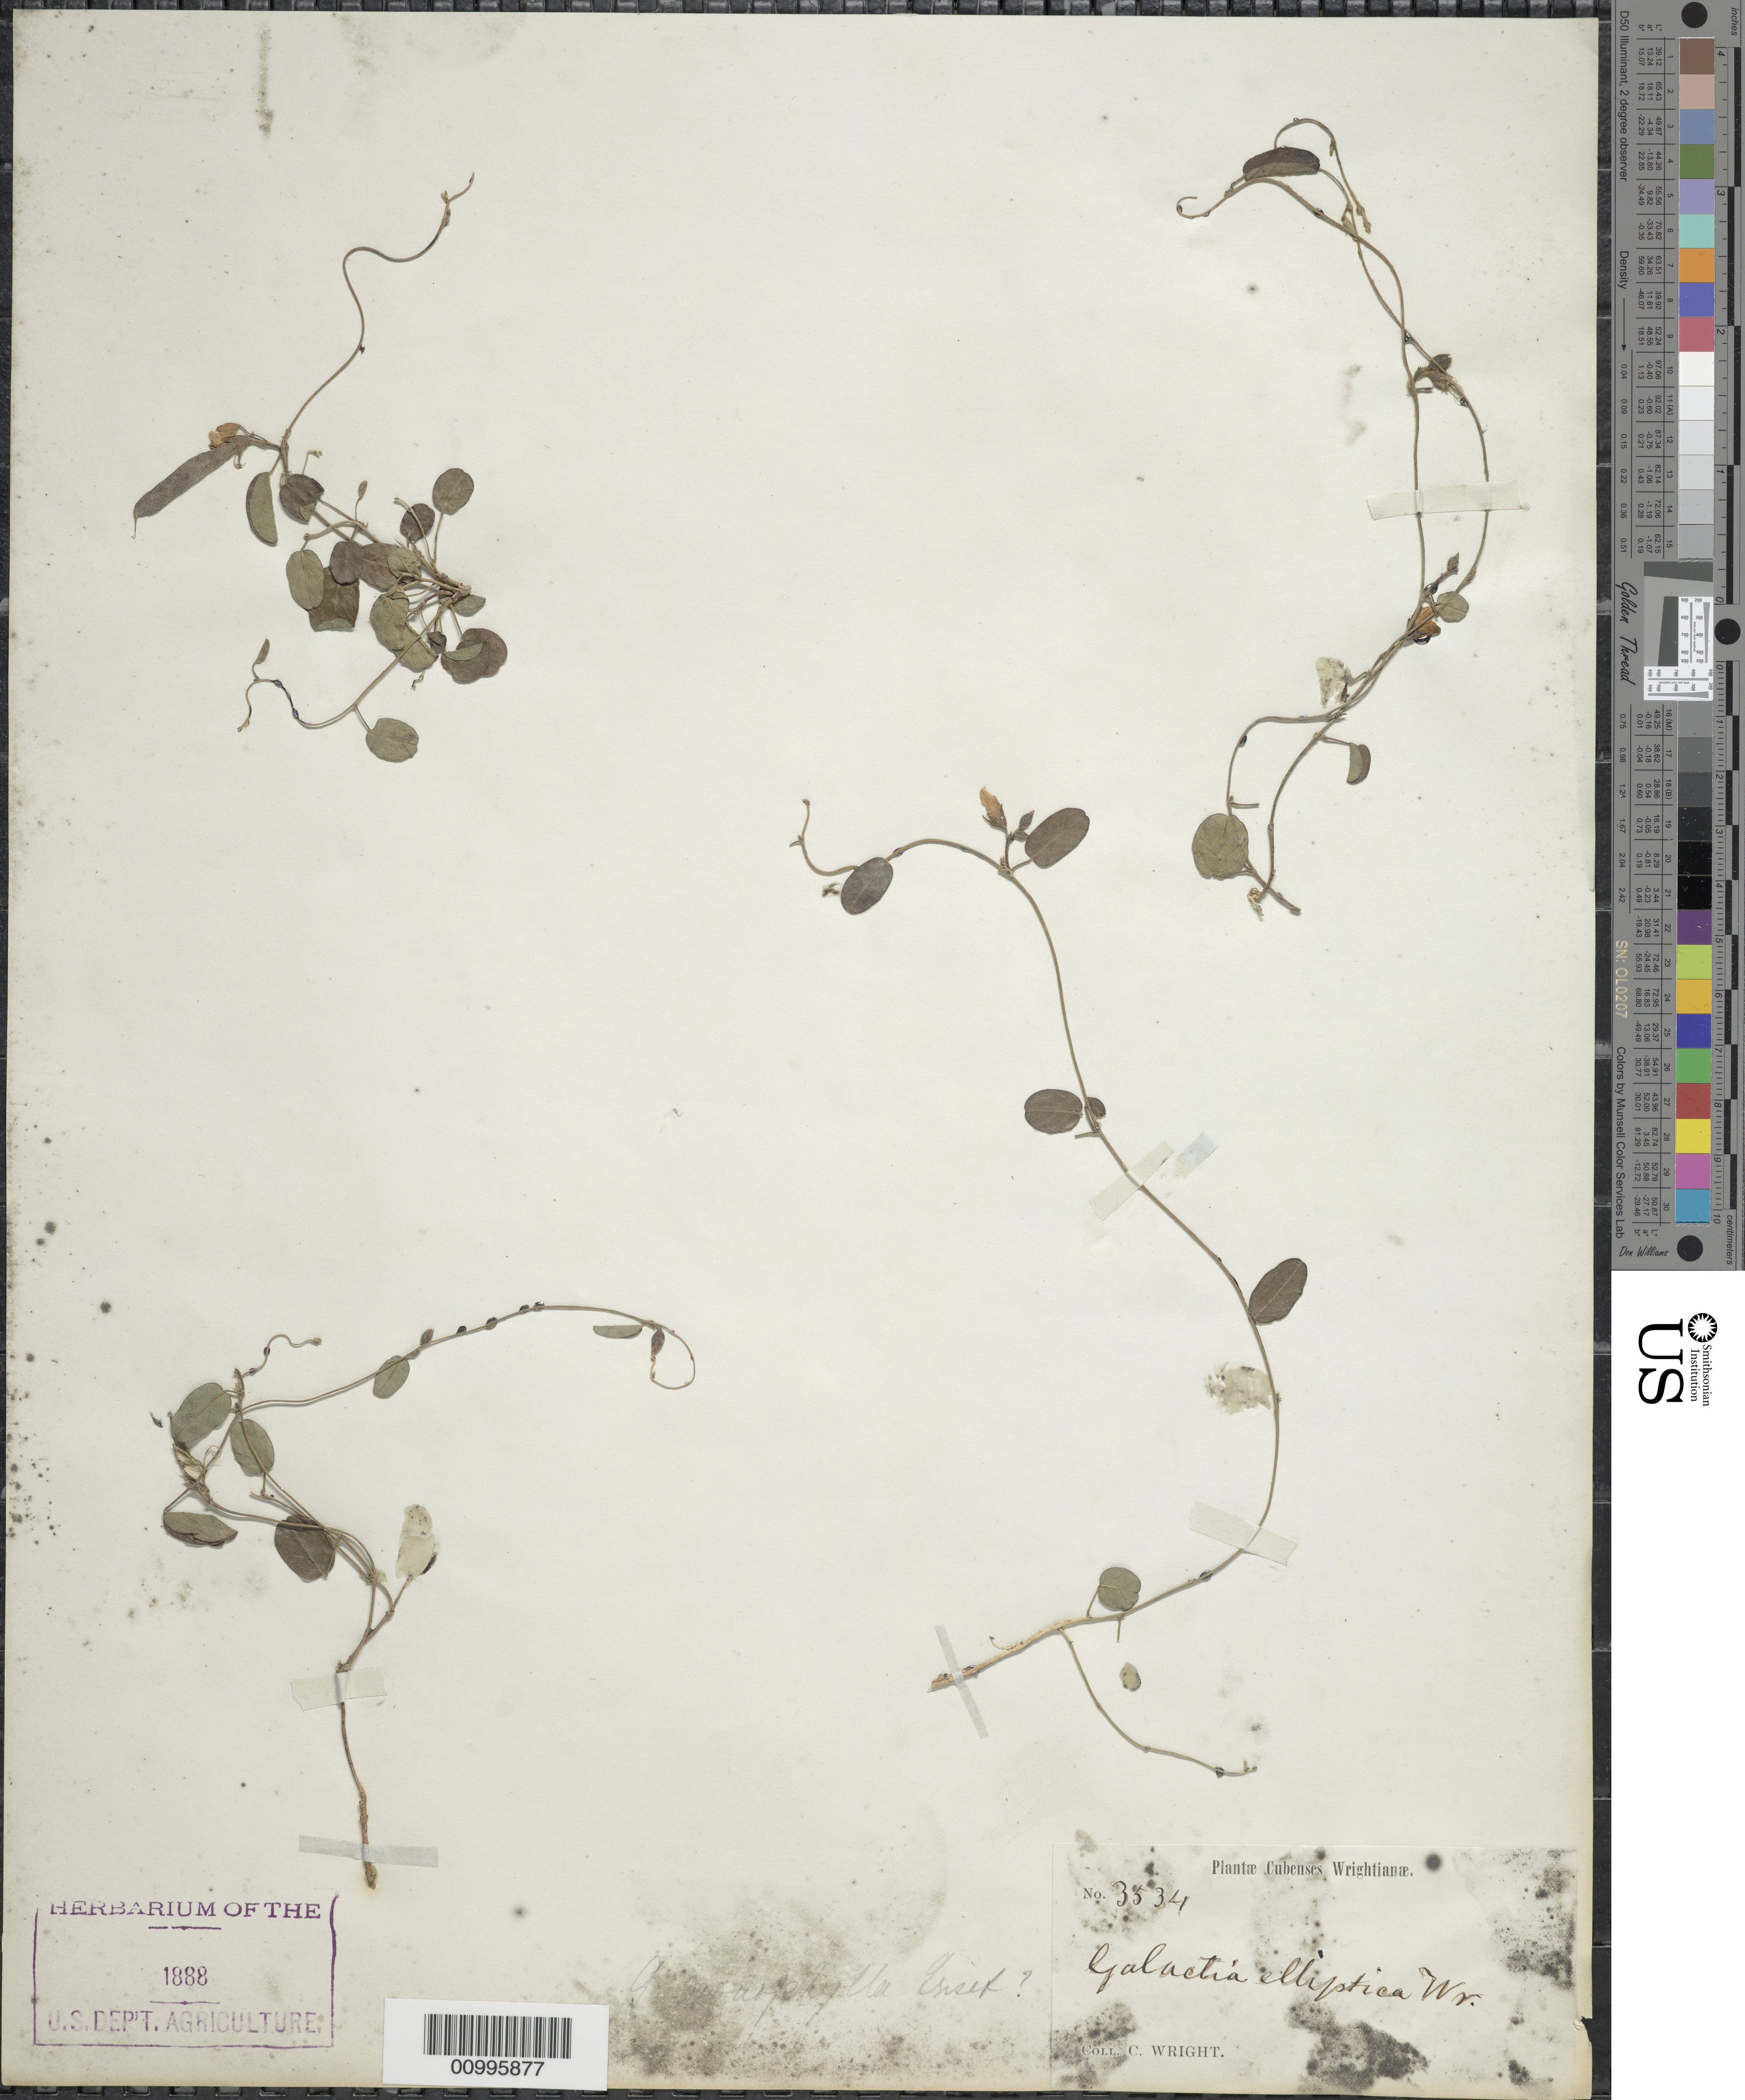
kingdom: Plantae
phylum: Tracheophyta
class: Magnoliopsida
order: Fabales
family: Fabaceae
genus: Galactia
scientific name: Galactia monophylla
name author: Griseb.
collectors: C. Wright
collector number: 3534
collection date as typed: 1800 to 1899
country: Cuba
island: Cuba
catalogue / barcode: US 1888